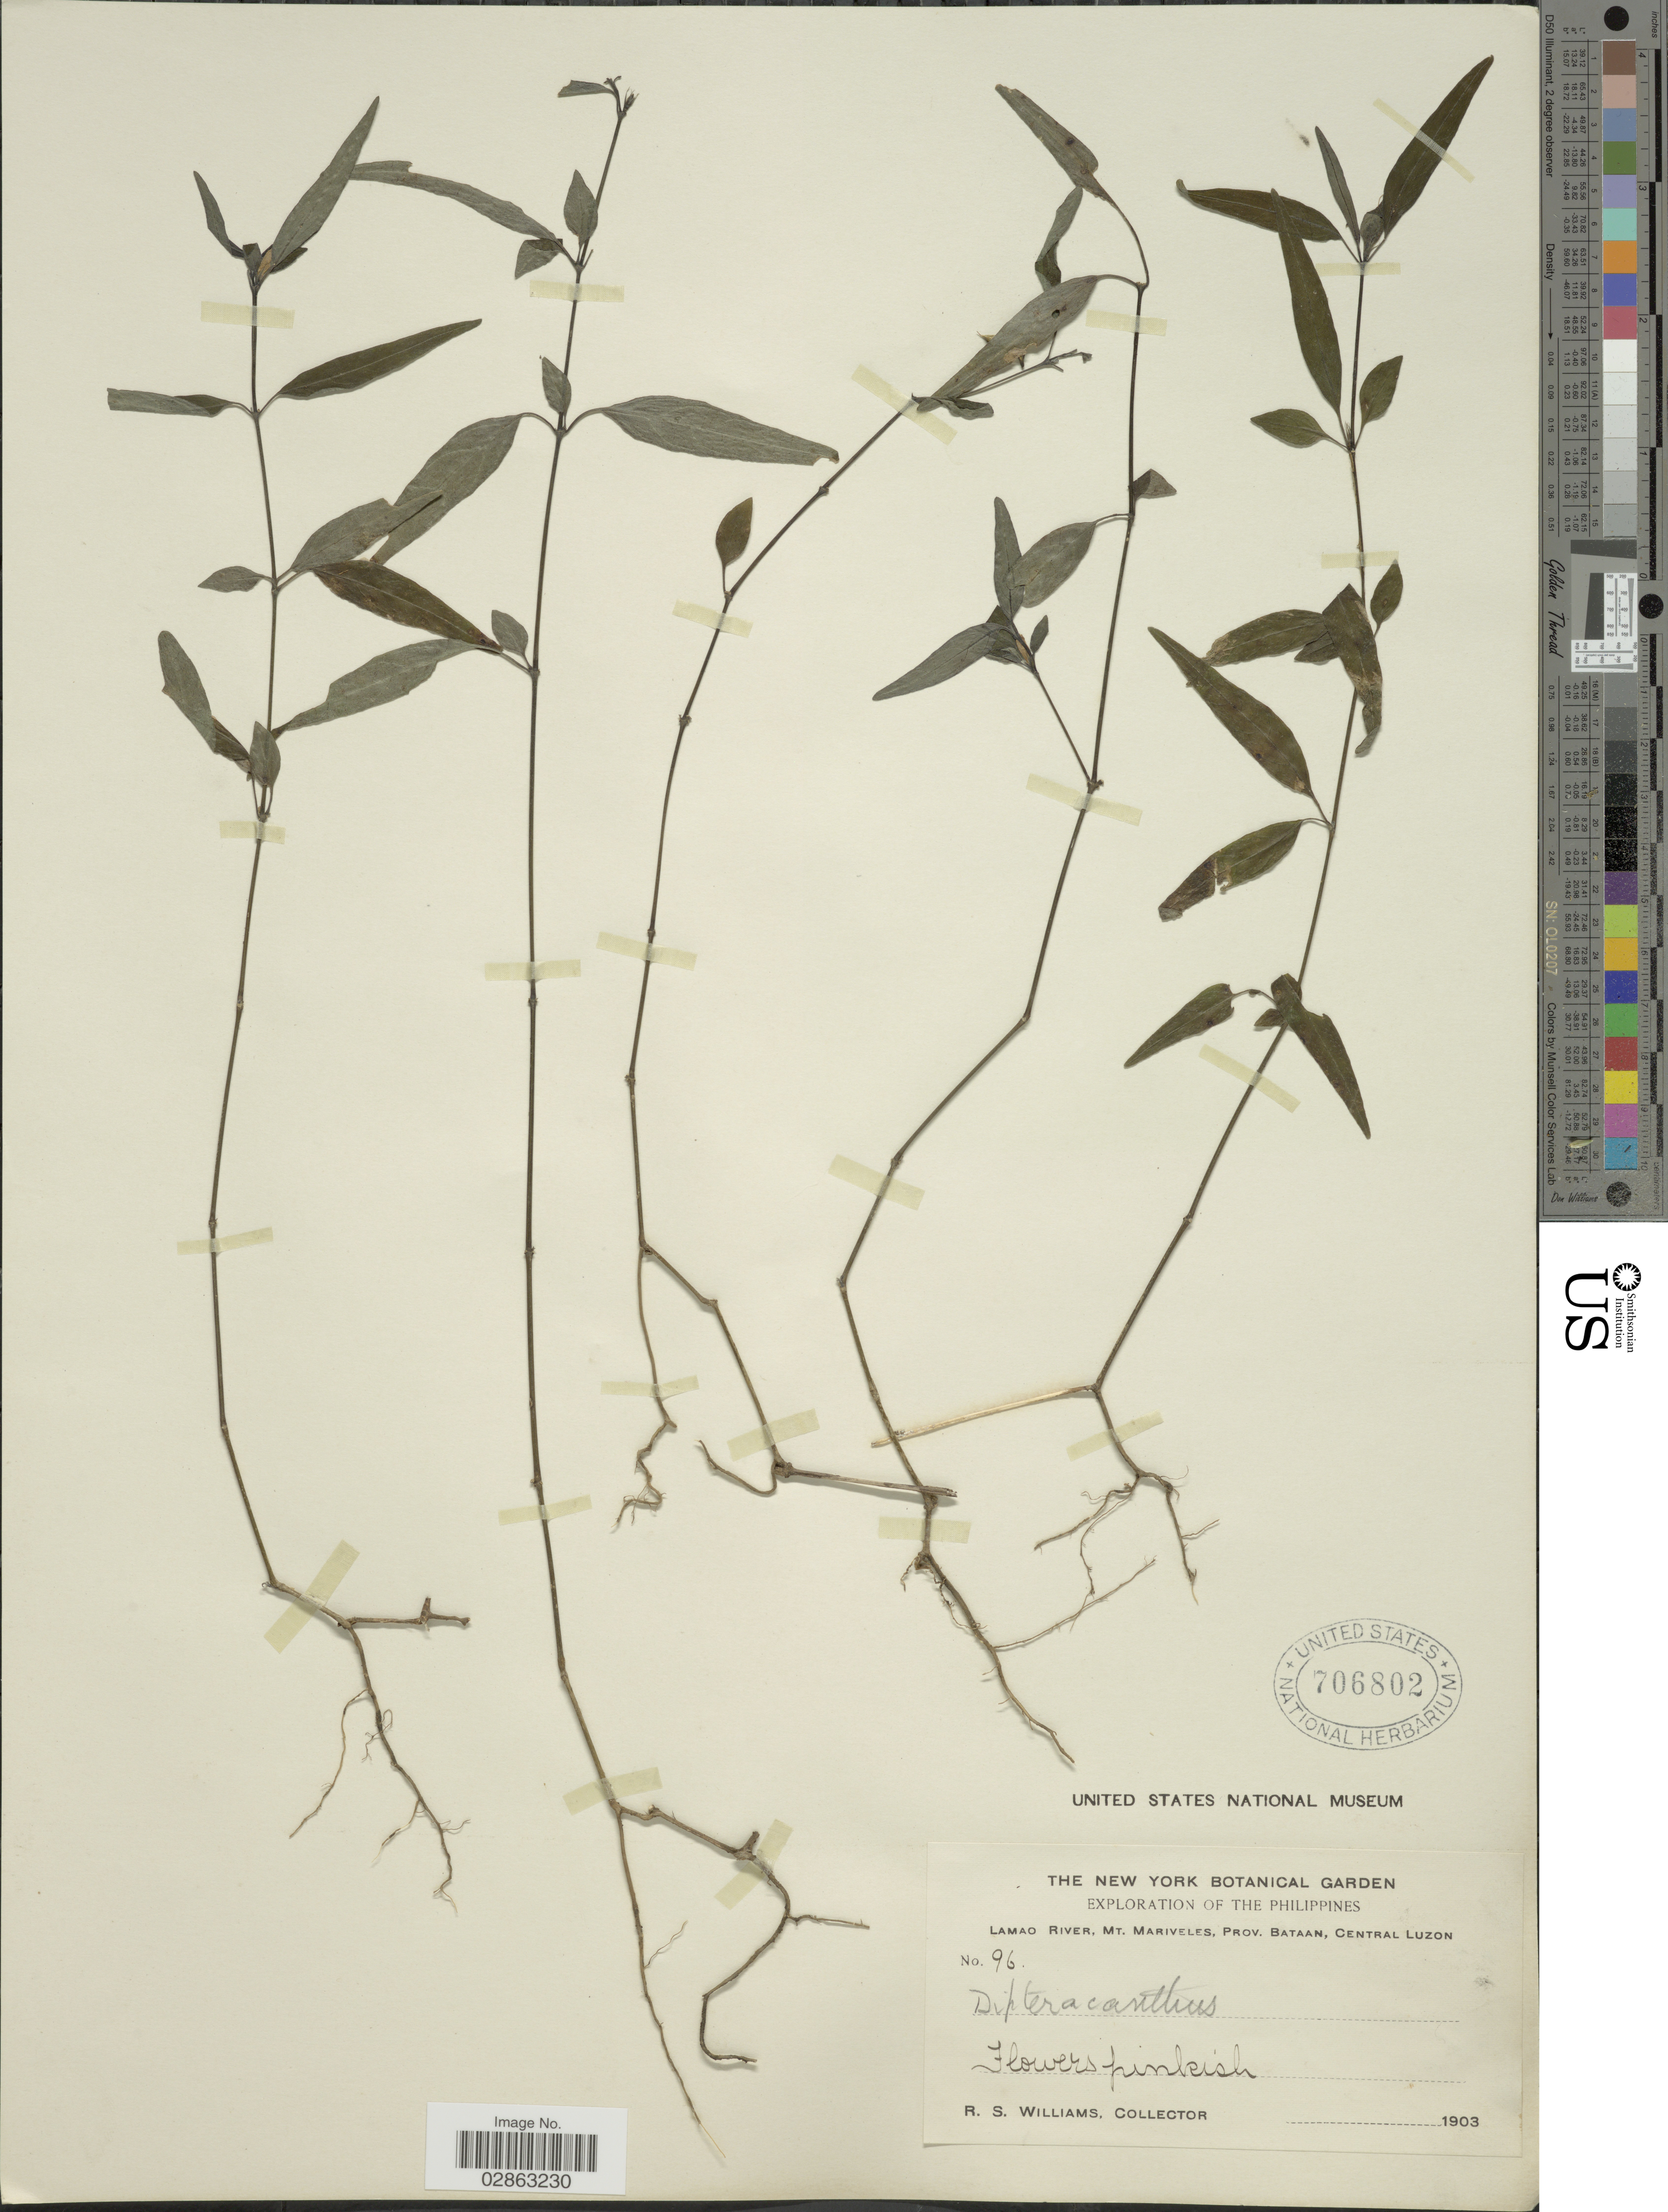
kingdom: Plantae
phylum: Tracheophyta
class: Magnoliopsida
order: Lamiales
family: Acanthaceae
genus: Ruellia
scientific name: Ruellia repens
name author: L.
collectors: R. S. Williams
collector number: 96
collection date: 1903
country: Philippines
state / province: Central Luzon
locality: Lamao River, Mt. Mariveles, Prov. Bataan.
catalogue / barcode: US 706802